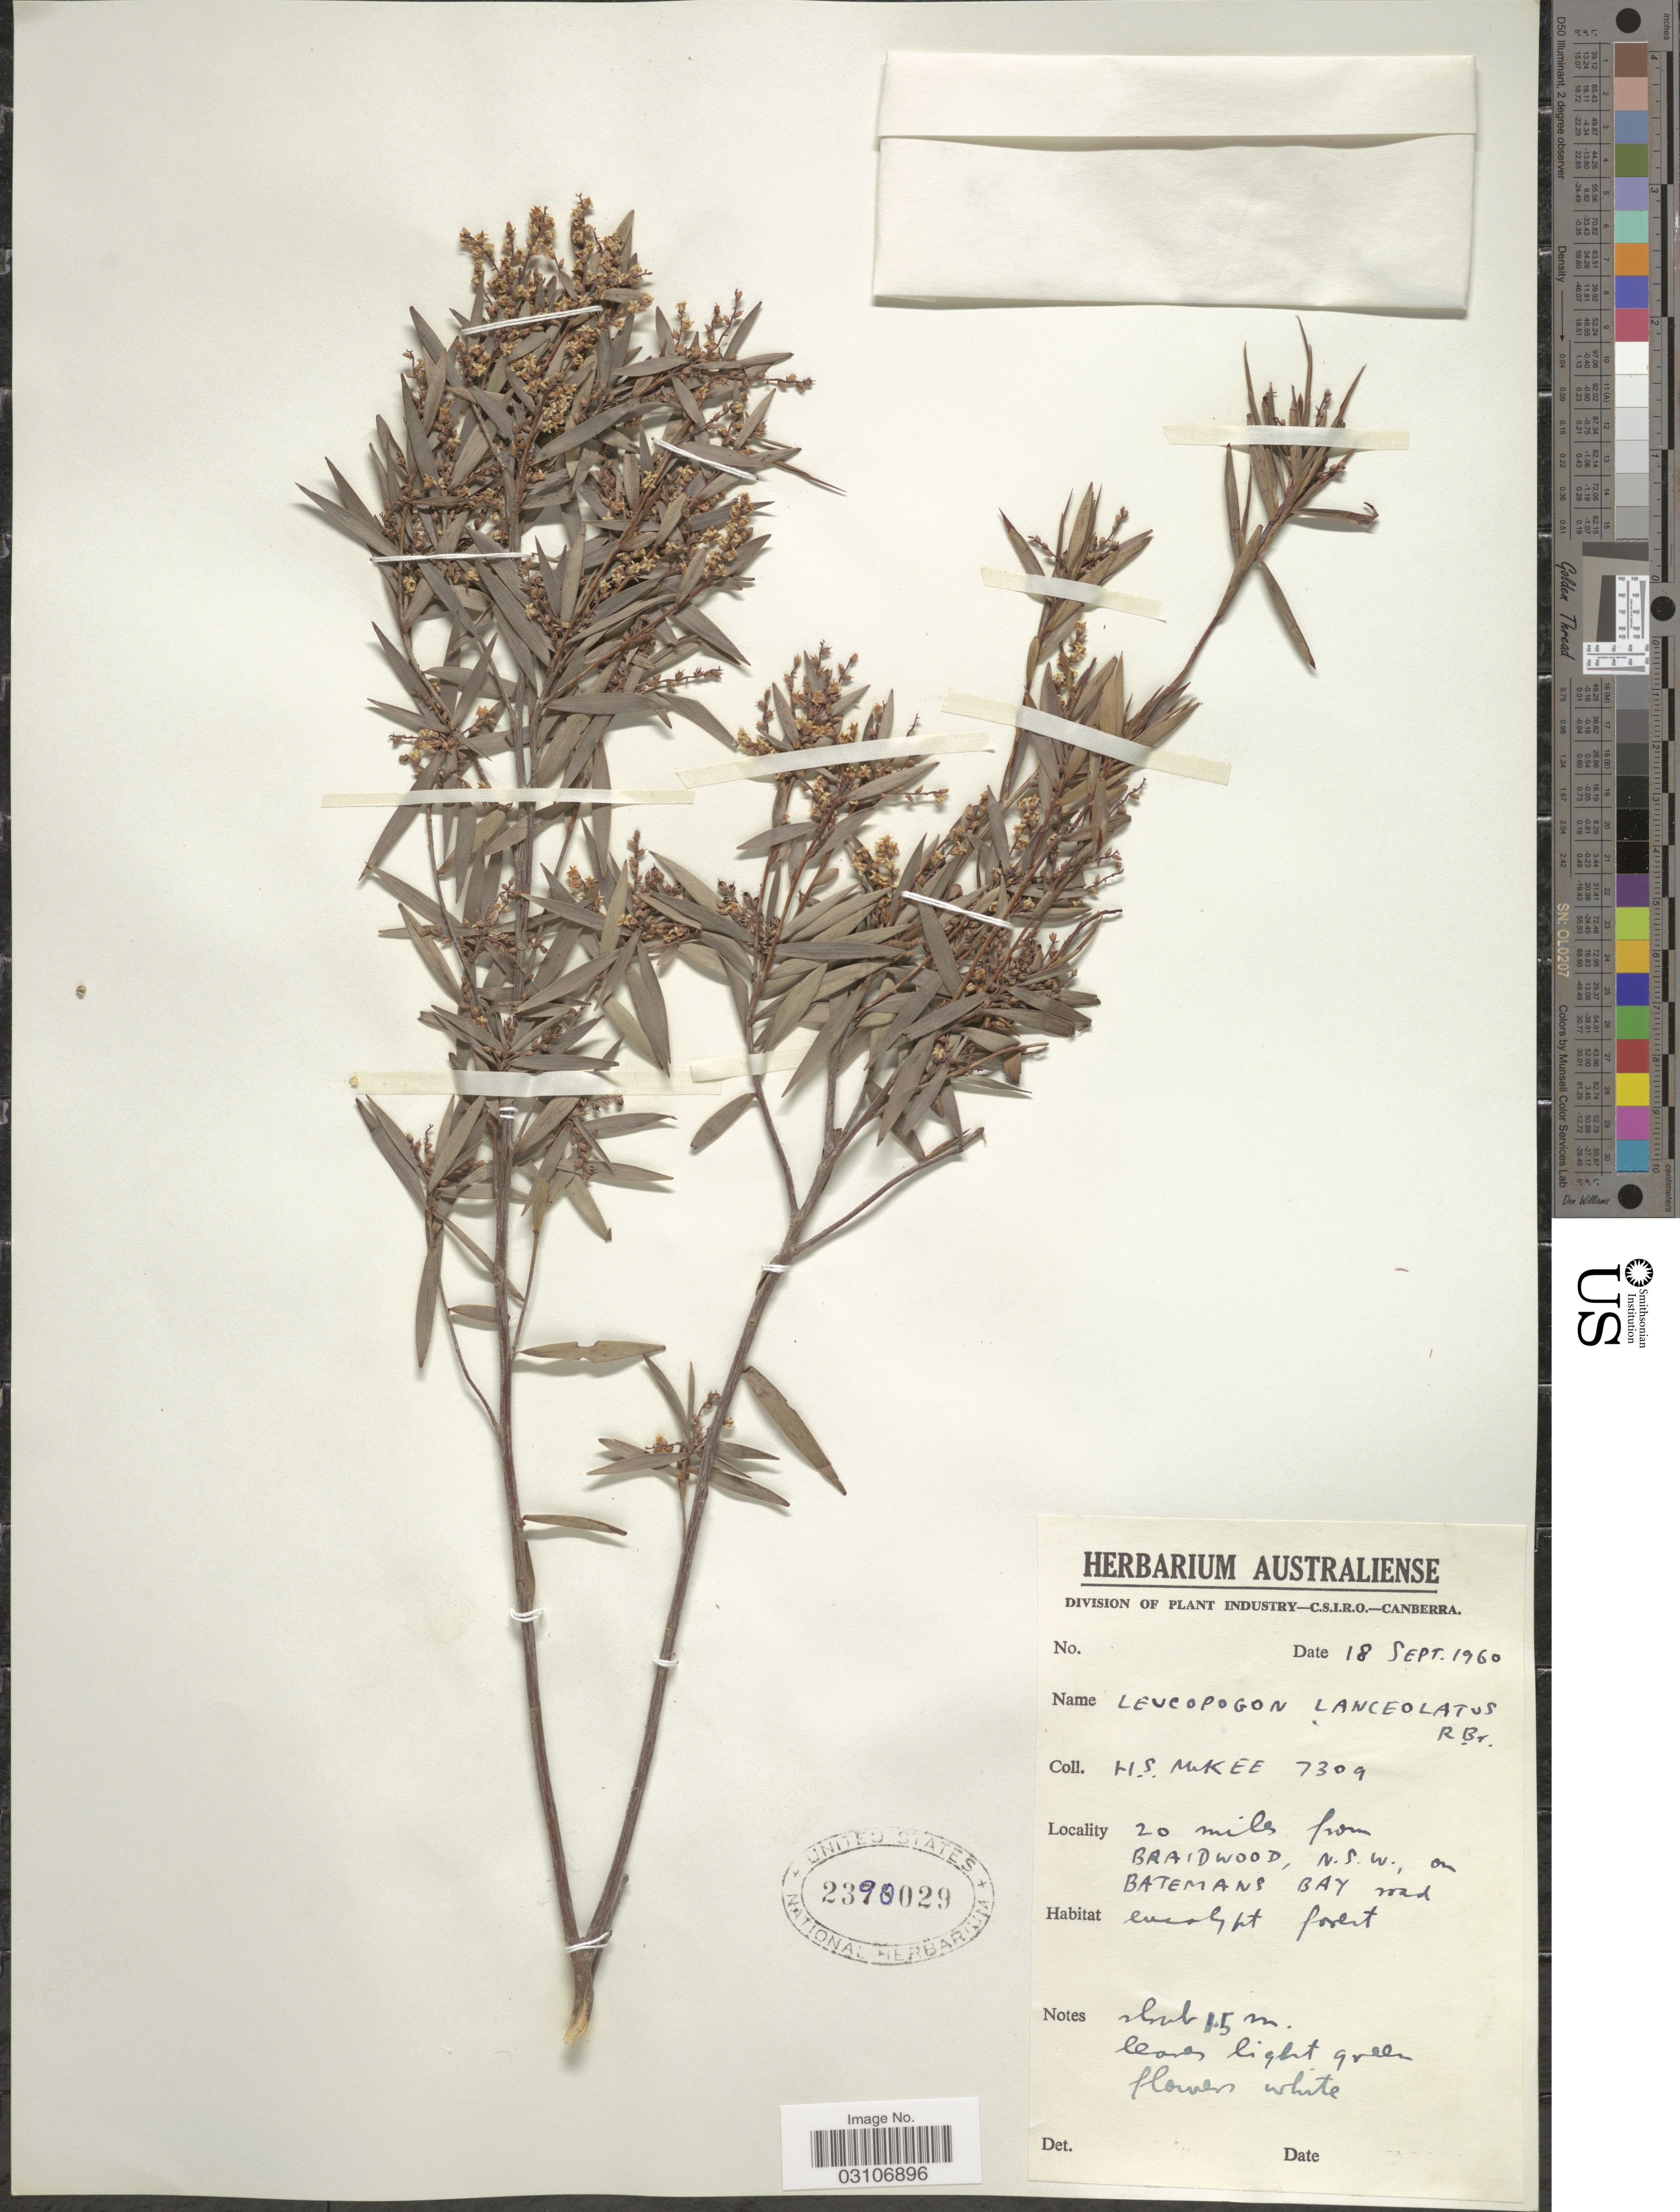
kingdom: Plantae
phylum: Tracheophyta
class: Magnoliopsida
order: Ericales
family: Ericaceae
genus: Leucopogon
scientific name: Leucopogon lanceolatus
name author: R. Br.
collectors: H. S. McKee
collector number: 7309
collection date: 1960-09-18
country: Australia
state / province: New South Wales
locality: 20 miles from Braidwood, N.S.W., on Batemans Bay road.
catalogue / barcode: US 2390029